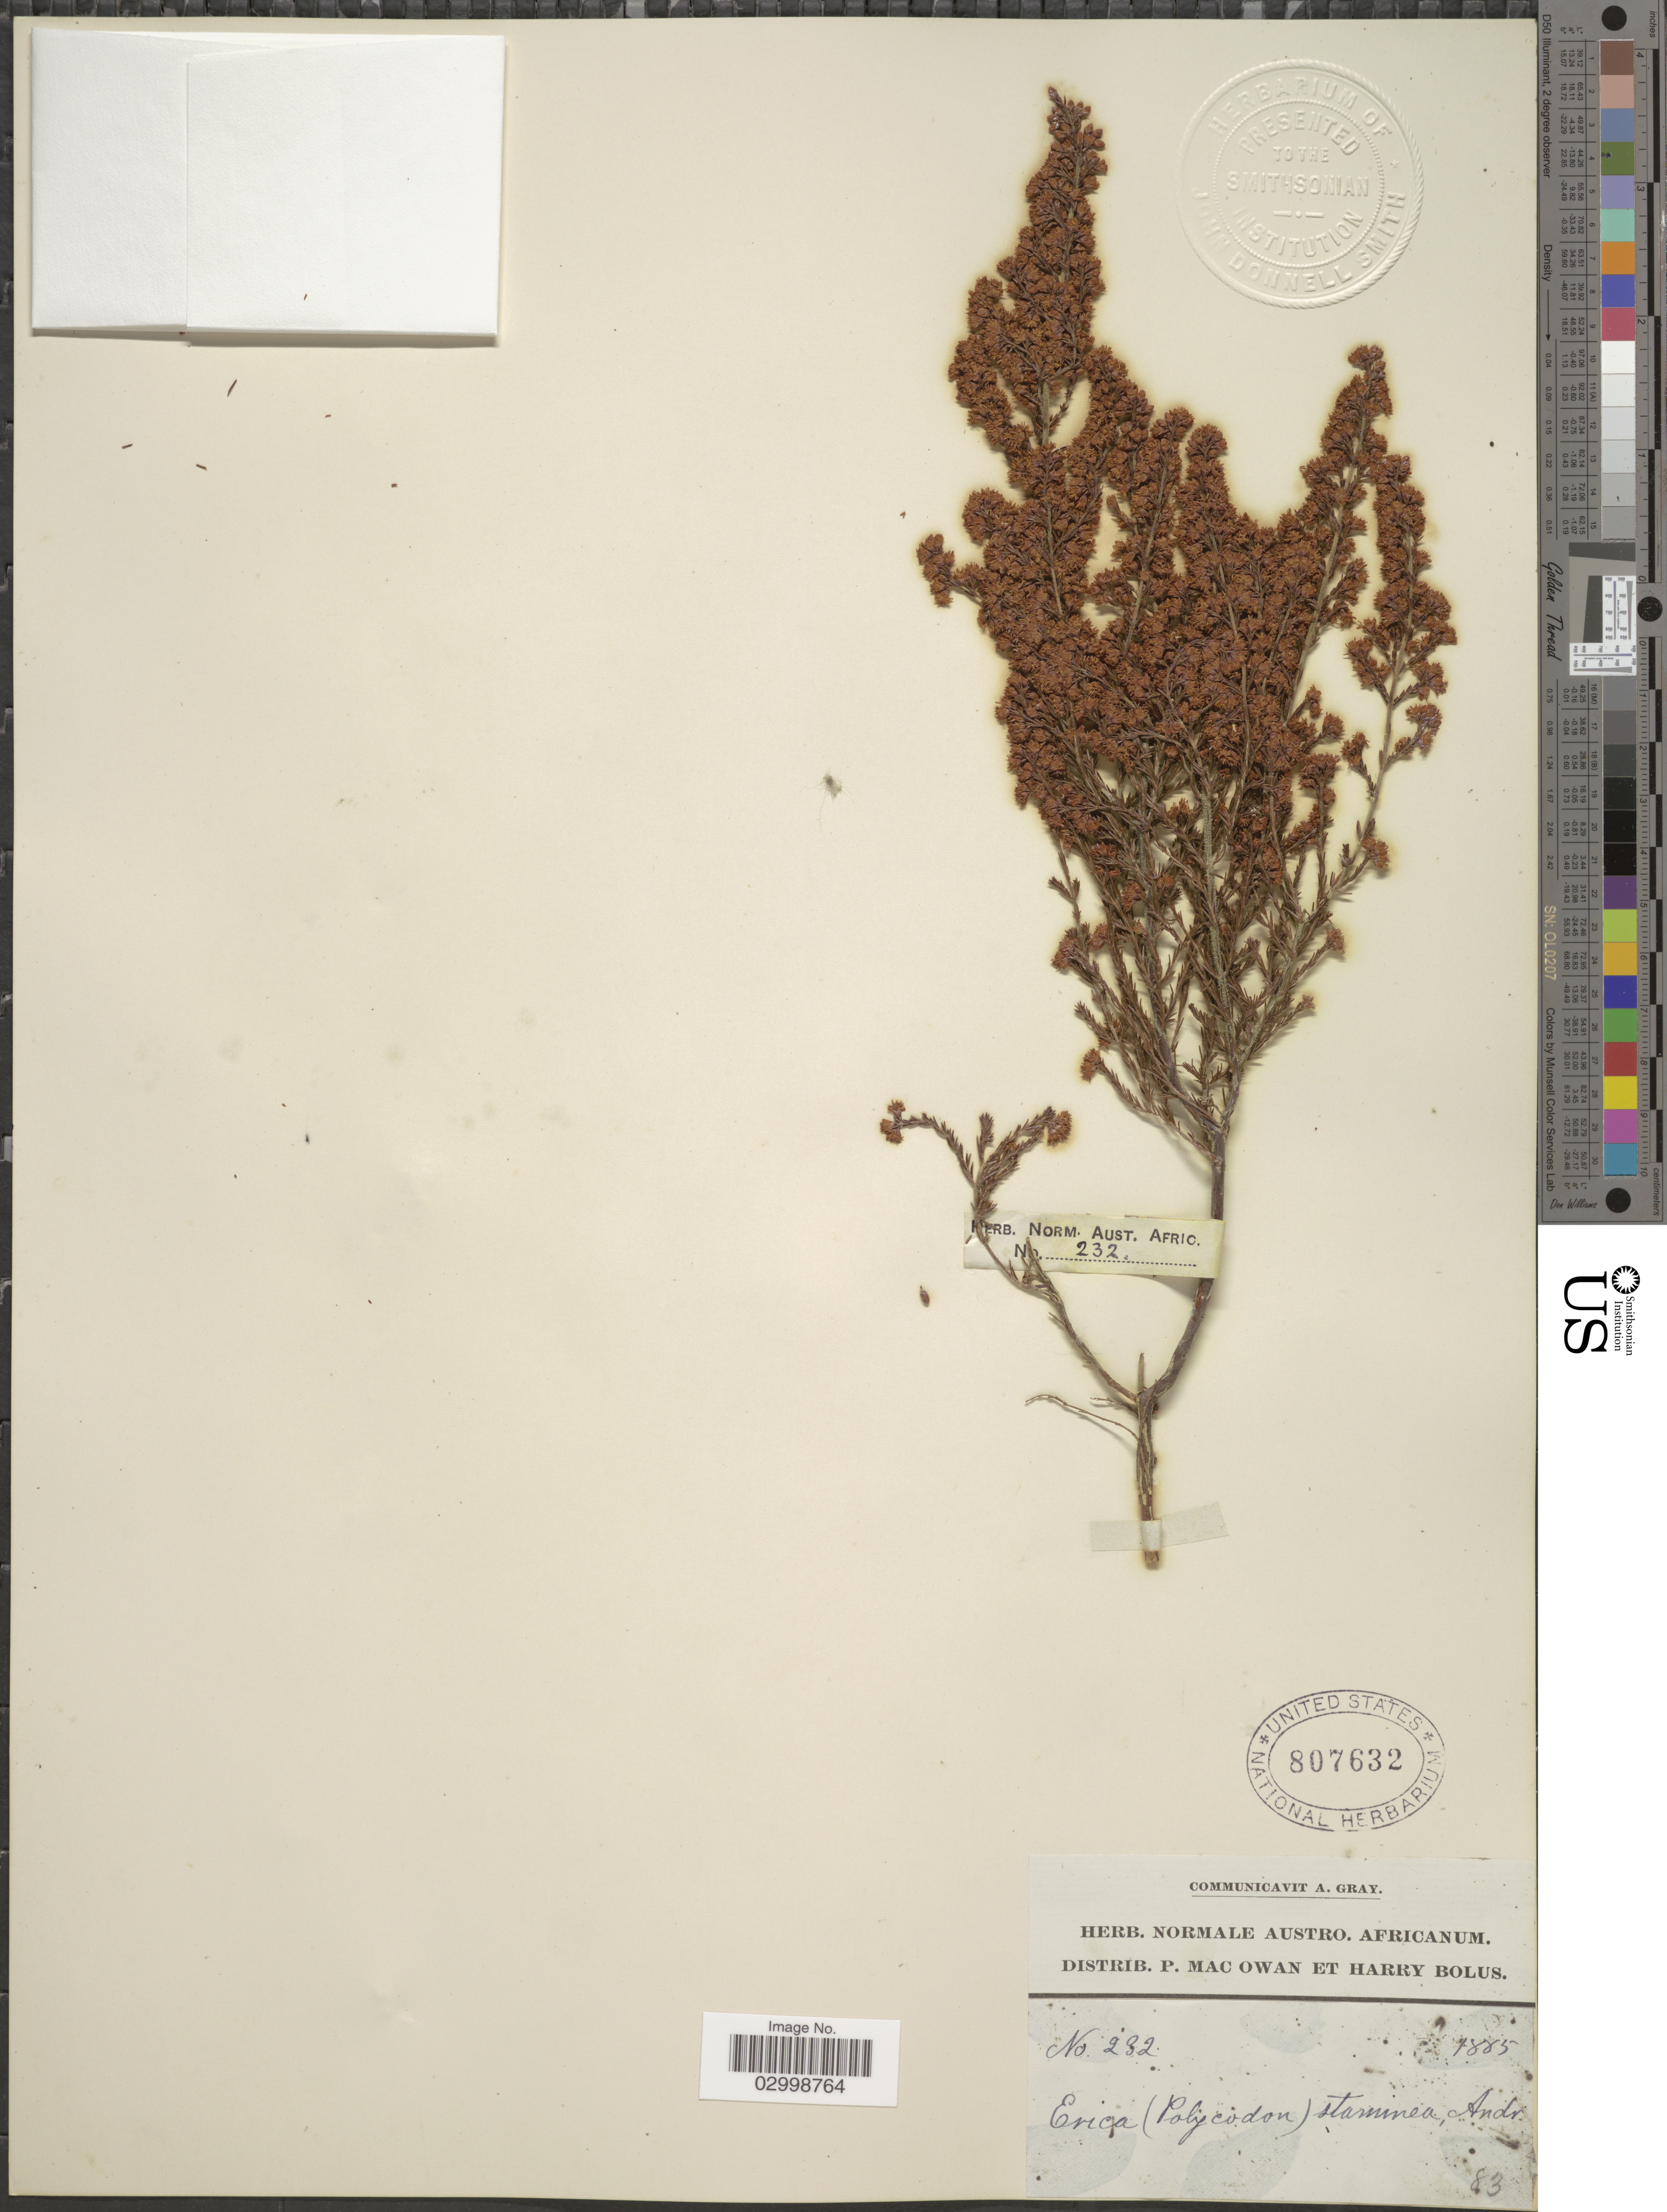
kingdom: Plantae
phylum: Tracheophyta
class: Magnoliopsida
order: Ericales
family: Ericaceae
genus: Erica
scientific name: Erica staminea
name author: Andrews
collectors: P. MacOwan & H. Bolus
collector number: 232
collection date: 1885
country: South Africa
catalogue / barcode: US 807632